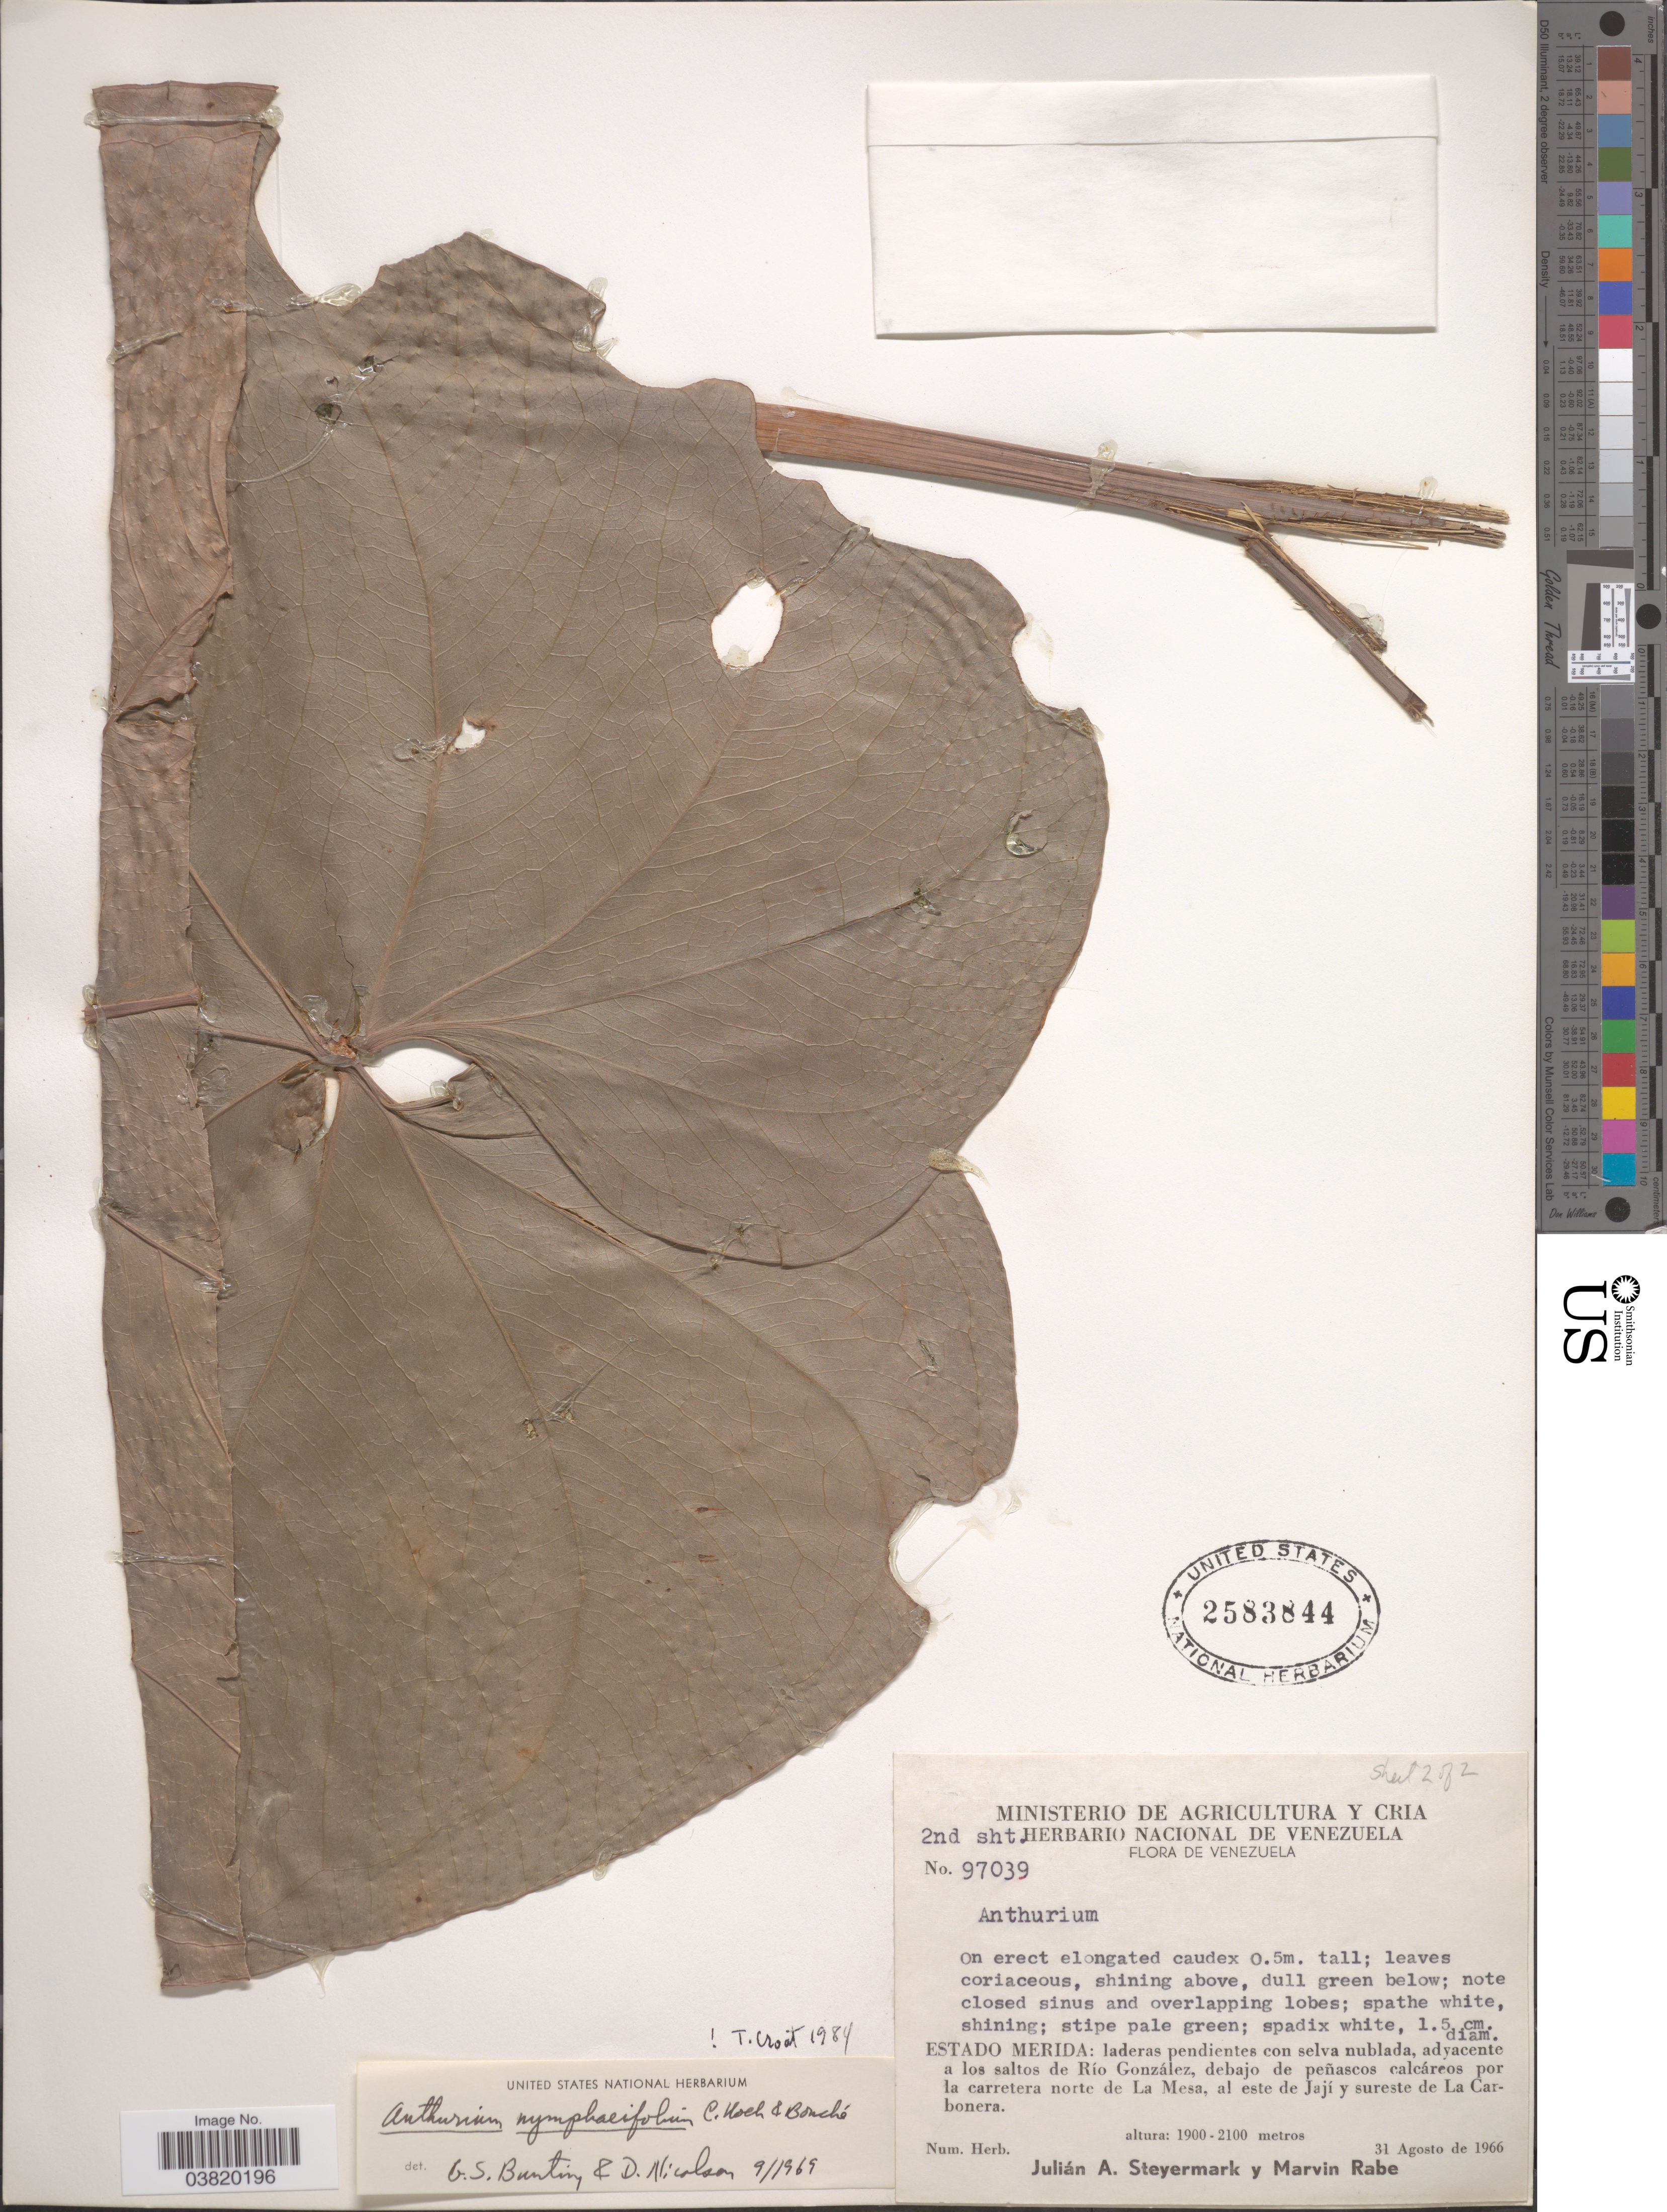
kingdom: Plantae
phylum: Tracheophyta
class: Liliopsida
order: Alismatales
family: Araceae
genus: Anthurium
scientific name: Anthurium nymphaeifolium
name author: K. Koch & C.D. Bouché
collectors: J. Steyermark & M. Rabe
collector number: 97039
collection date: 1966-08-31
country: Venezuela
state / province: Merida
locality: Laderas pendientes con selva nublada, adyacente a los saltos de Río González, debajo de peñascos calcáreos por la carretera norte de La Mesa, al este de Jají y sureste de La Carbonera.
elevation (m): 1900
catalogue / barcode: US 2583844